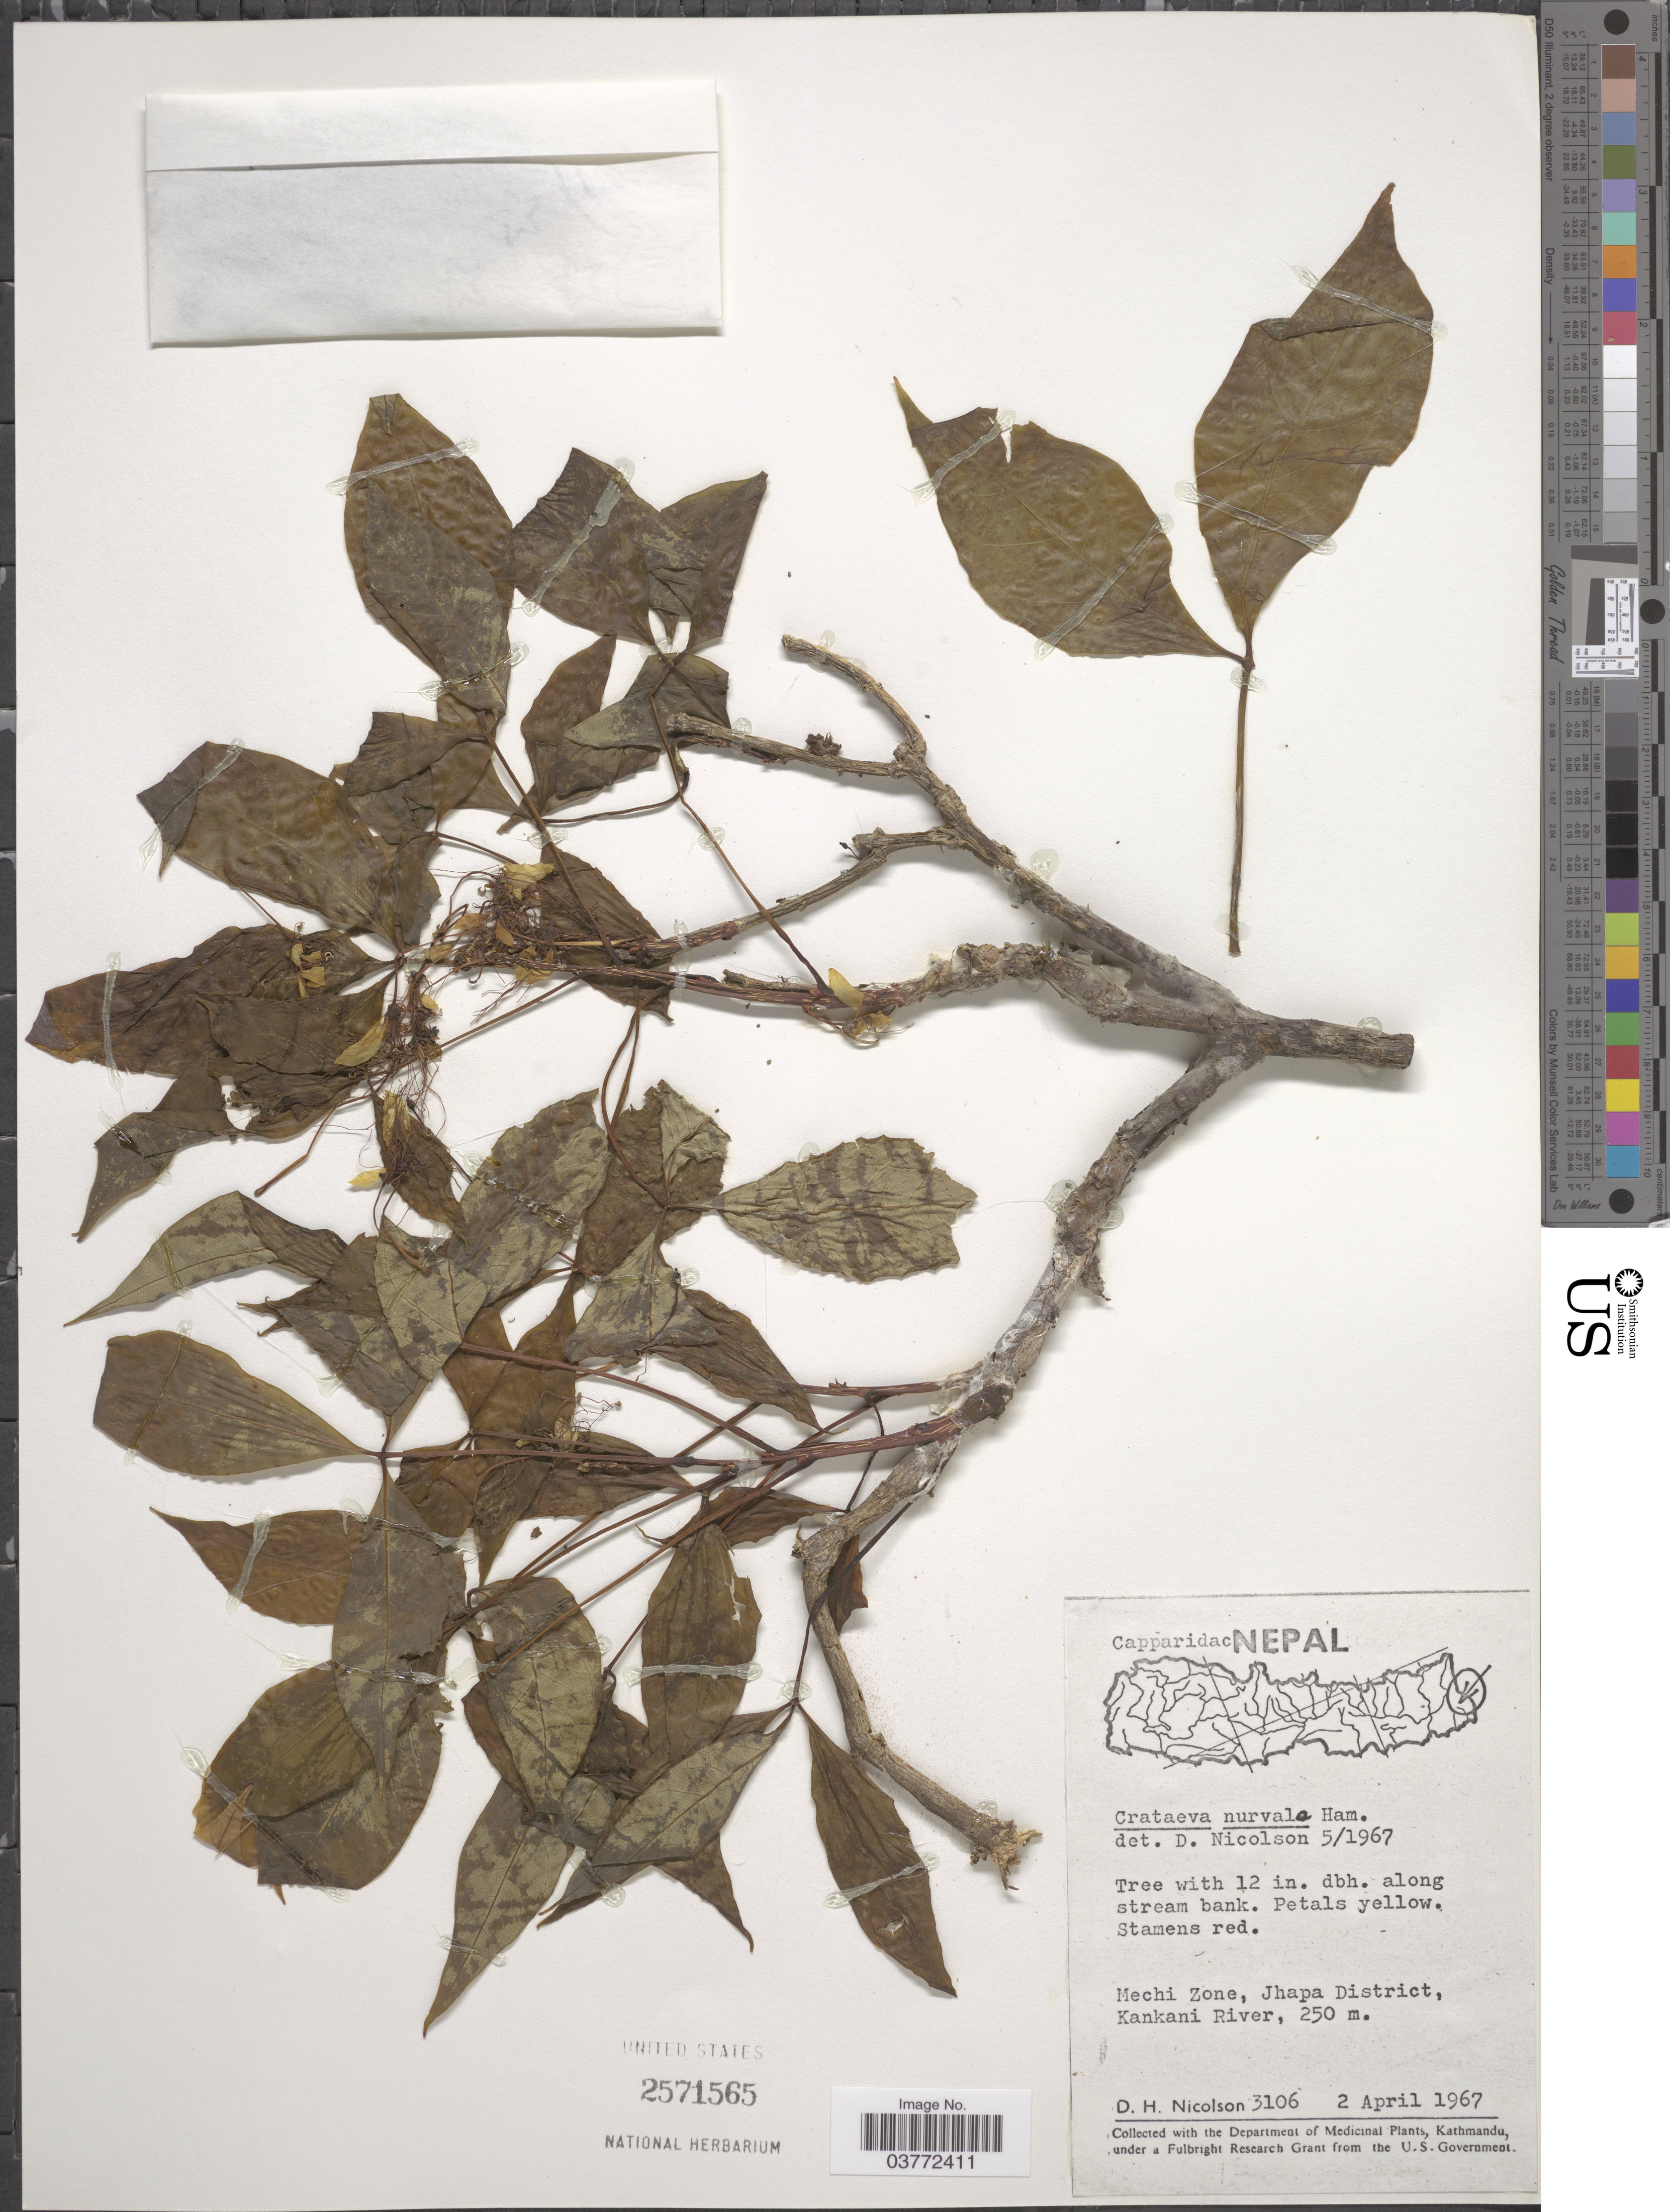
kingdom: Plantae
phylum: Tracheophyta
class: Magnoliopsida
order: Brassicales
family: Capparaceae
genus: Crateva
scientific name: Crateva nurvala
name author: Buch.-Ham.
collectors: D. H. Nicolson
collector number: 3106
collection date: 1967-04-02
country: Nepal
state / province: Mechi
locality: Mechi Zone, Jhapa District, Kankani River.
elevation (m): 250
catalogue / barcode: US 2571565